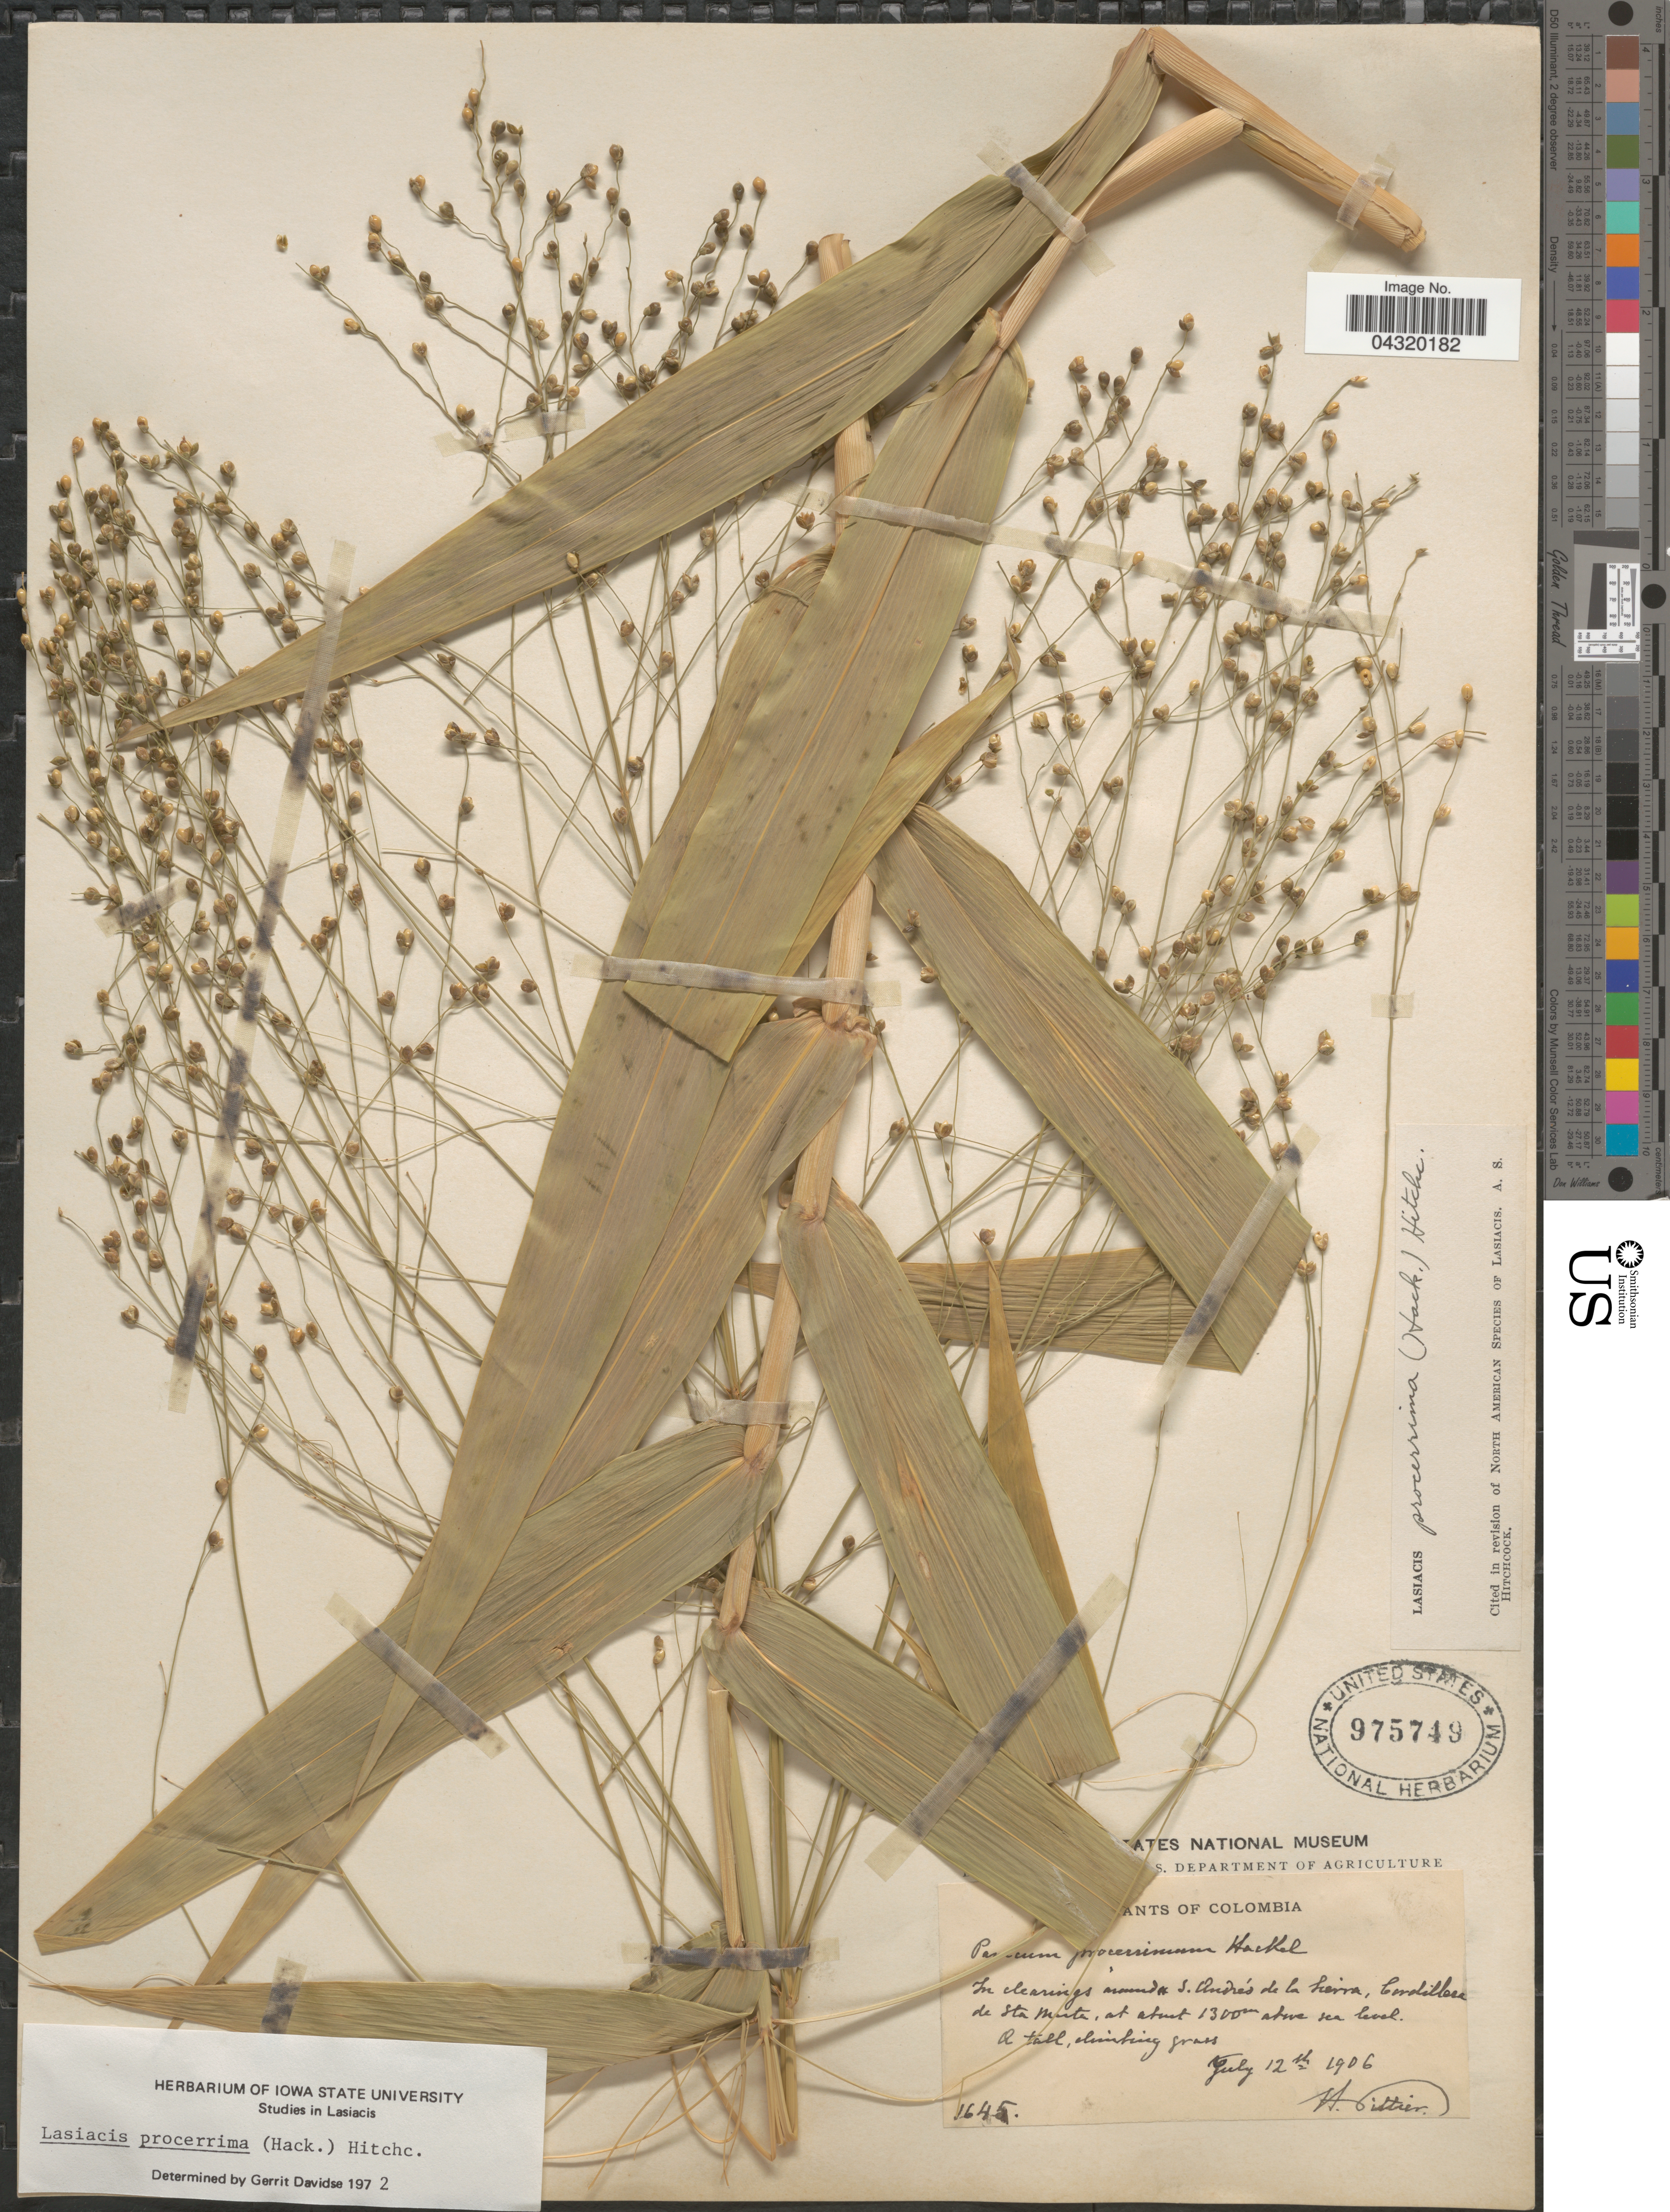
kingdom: Plantae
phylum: Tracheophyta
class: Liliopsida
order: Poales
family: Poaceae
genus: Lasiacis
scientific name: Lasiacis procerrima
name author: (Hack.) Hitchc.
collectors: H. F. Pittier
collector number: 1645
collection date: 1906-07-12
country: Colombia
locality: In clearings around S. Andrés de la Sierra, Cordillera de Sta Marta.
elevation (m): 1300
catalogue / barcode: US 975749